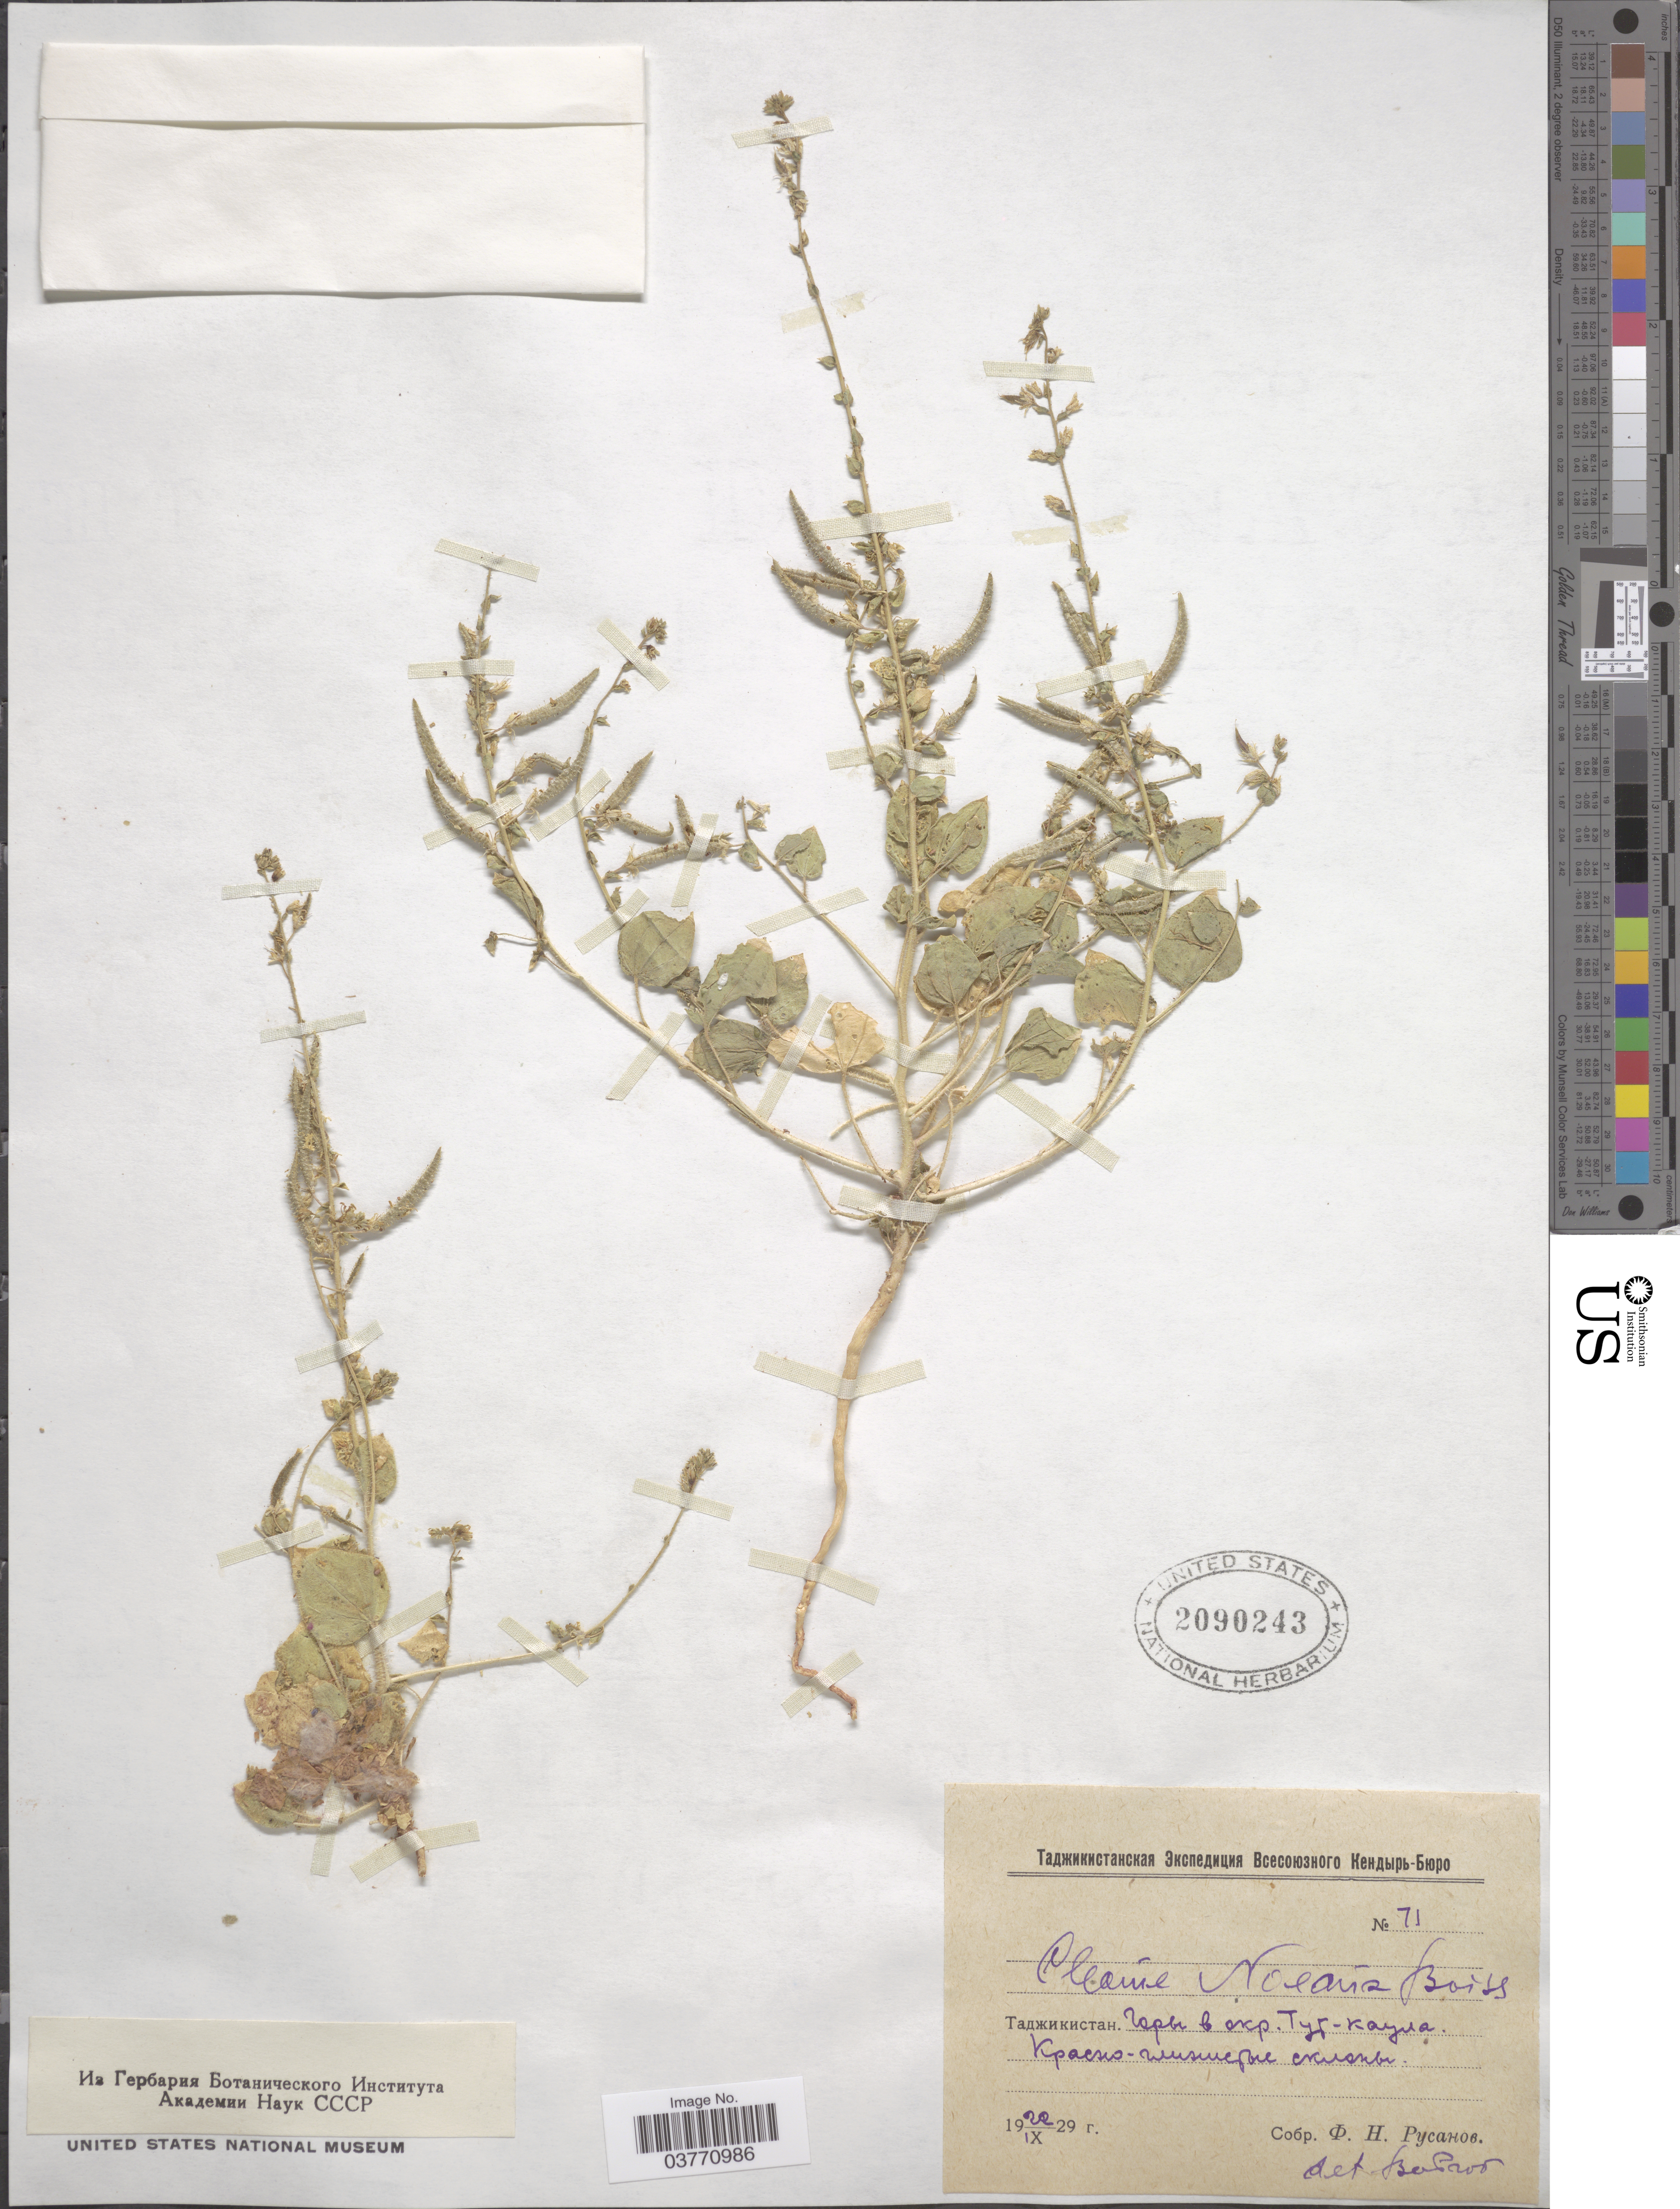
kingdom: Plantae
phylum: Tracheophyta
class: Magnoliopsida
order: Brassicales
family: Cleomaceae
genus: Cleome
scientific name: Cleome noeana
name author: Boiss.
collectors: F. Rusanov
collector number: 71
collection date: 1929-09-20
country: Tajikistan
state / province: Khatlon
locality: Vicinity of Tutkaul.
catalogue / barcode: US 2090243